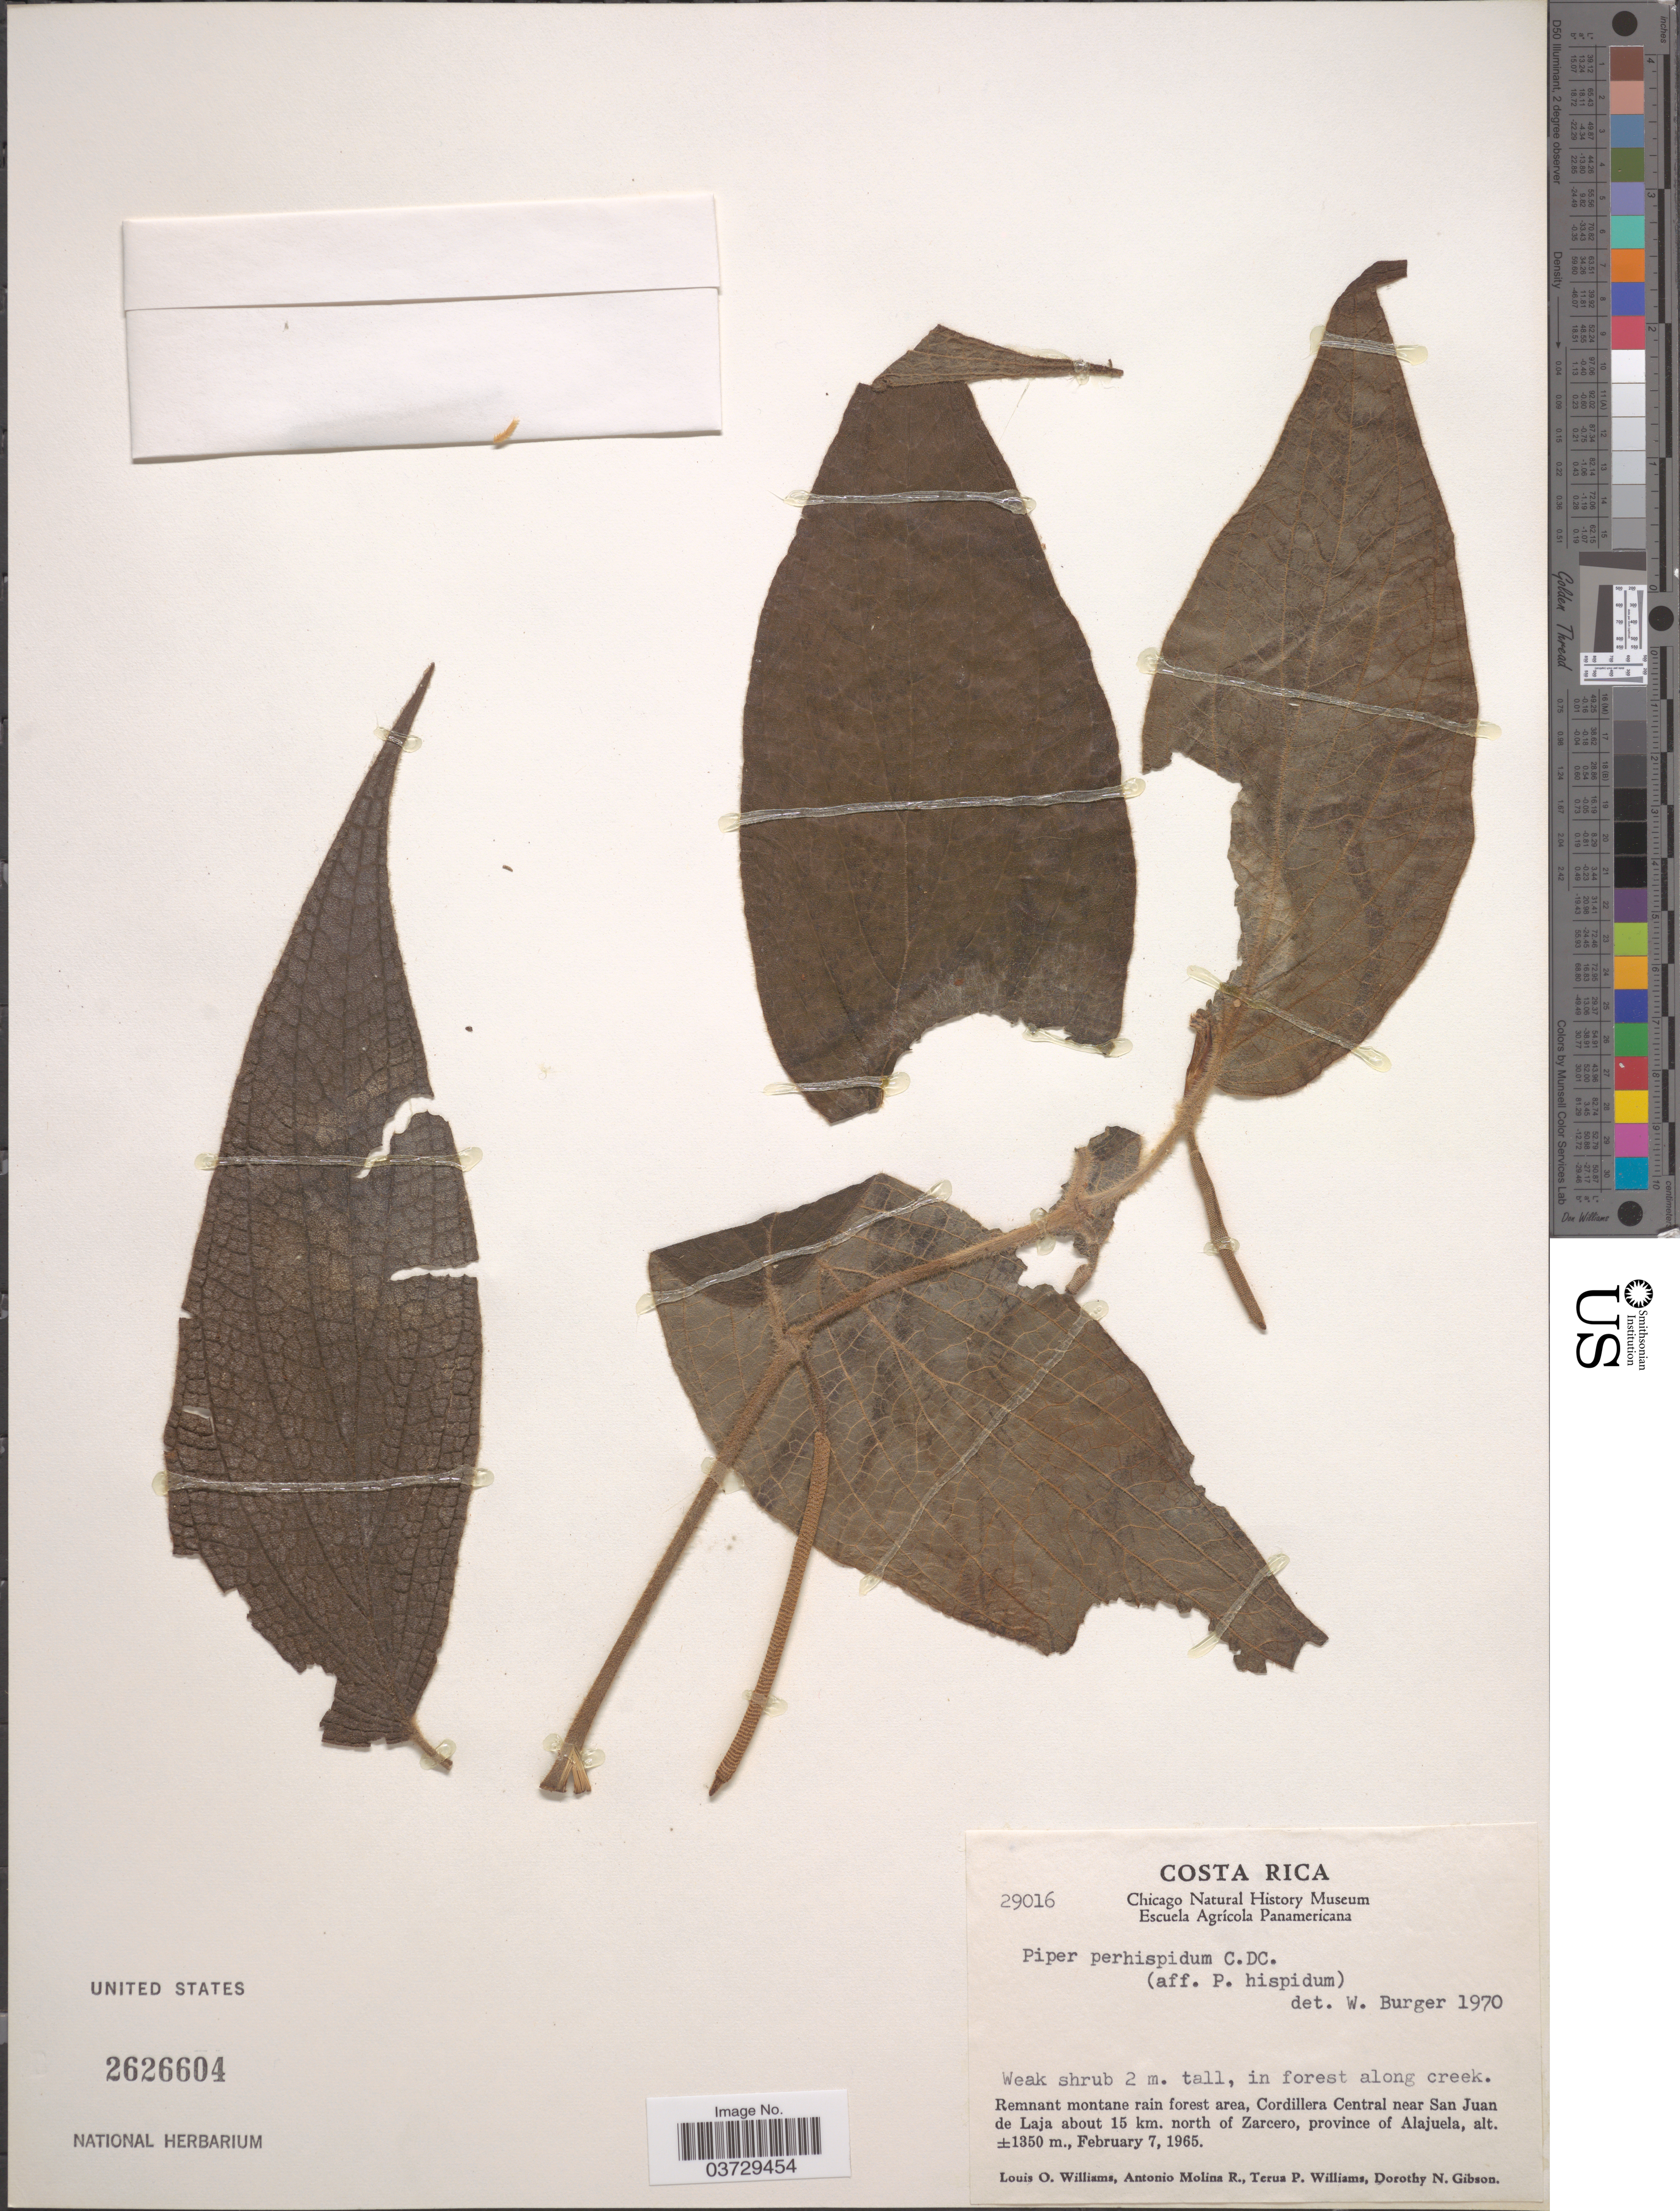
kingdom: Plantae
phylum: Tracheophyta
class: Magnoliopsida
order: Piperales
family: Piperaceae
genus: Piper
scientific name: Piper perhispidum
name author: C. DC.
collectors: L. O. Williams, A. Molina R., T. Williams & D. N. Gibson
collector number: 29016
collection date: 1965-02-07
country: Costa Rica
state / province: Alajuela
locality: Cordillera Central near San Juan de Laja about 15 km. north of Zarcero.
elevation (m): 1350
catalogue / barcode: US 2626604